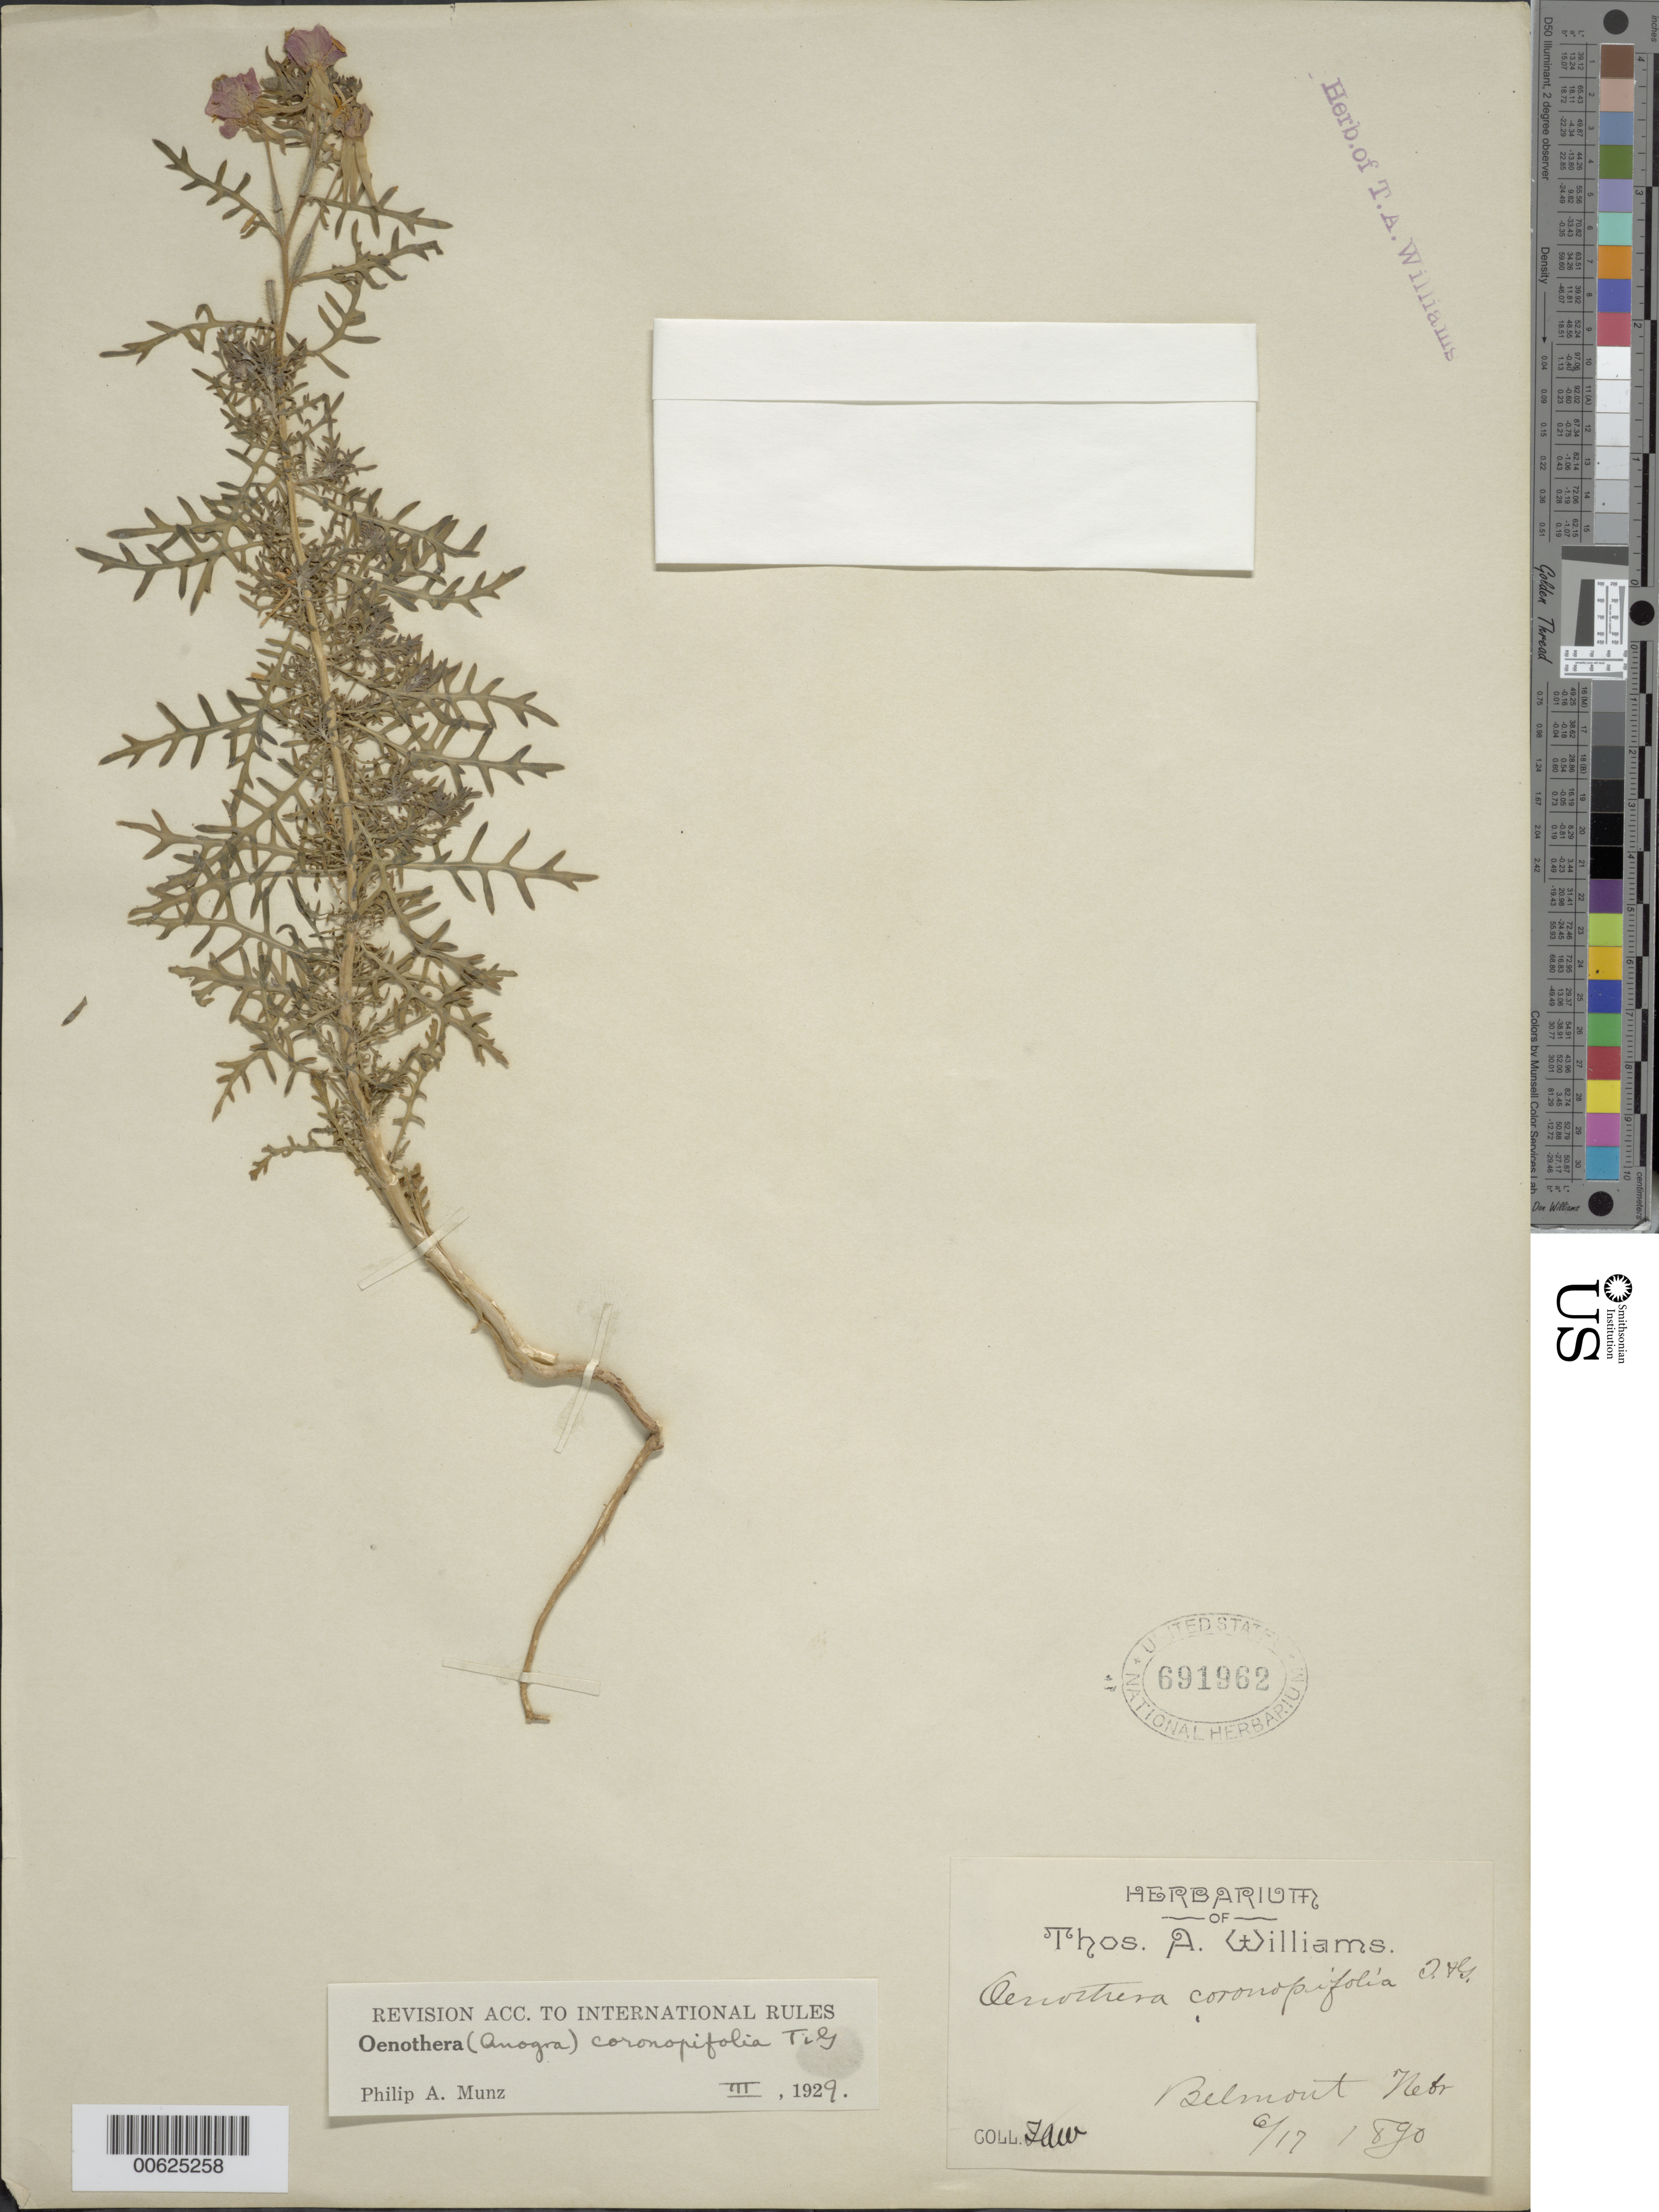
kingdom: Plantae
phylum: Tracheophyta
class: Magnoliopsida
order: Myrtales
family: Onagraceae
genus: Oenothera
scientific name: Oenothera coronopifolia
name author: Torr. & A. Gray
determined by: Munz, Philip A.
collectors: T. A. Williams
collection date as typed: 17 Jun 1890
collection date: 1890-06-17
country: United States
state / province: Nebraska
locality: Belmont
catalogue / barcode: US 691962